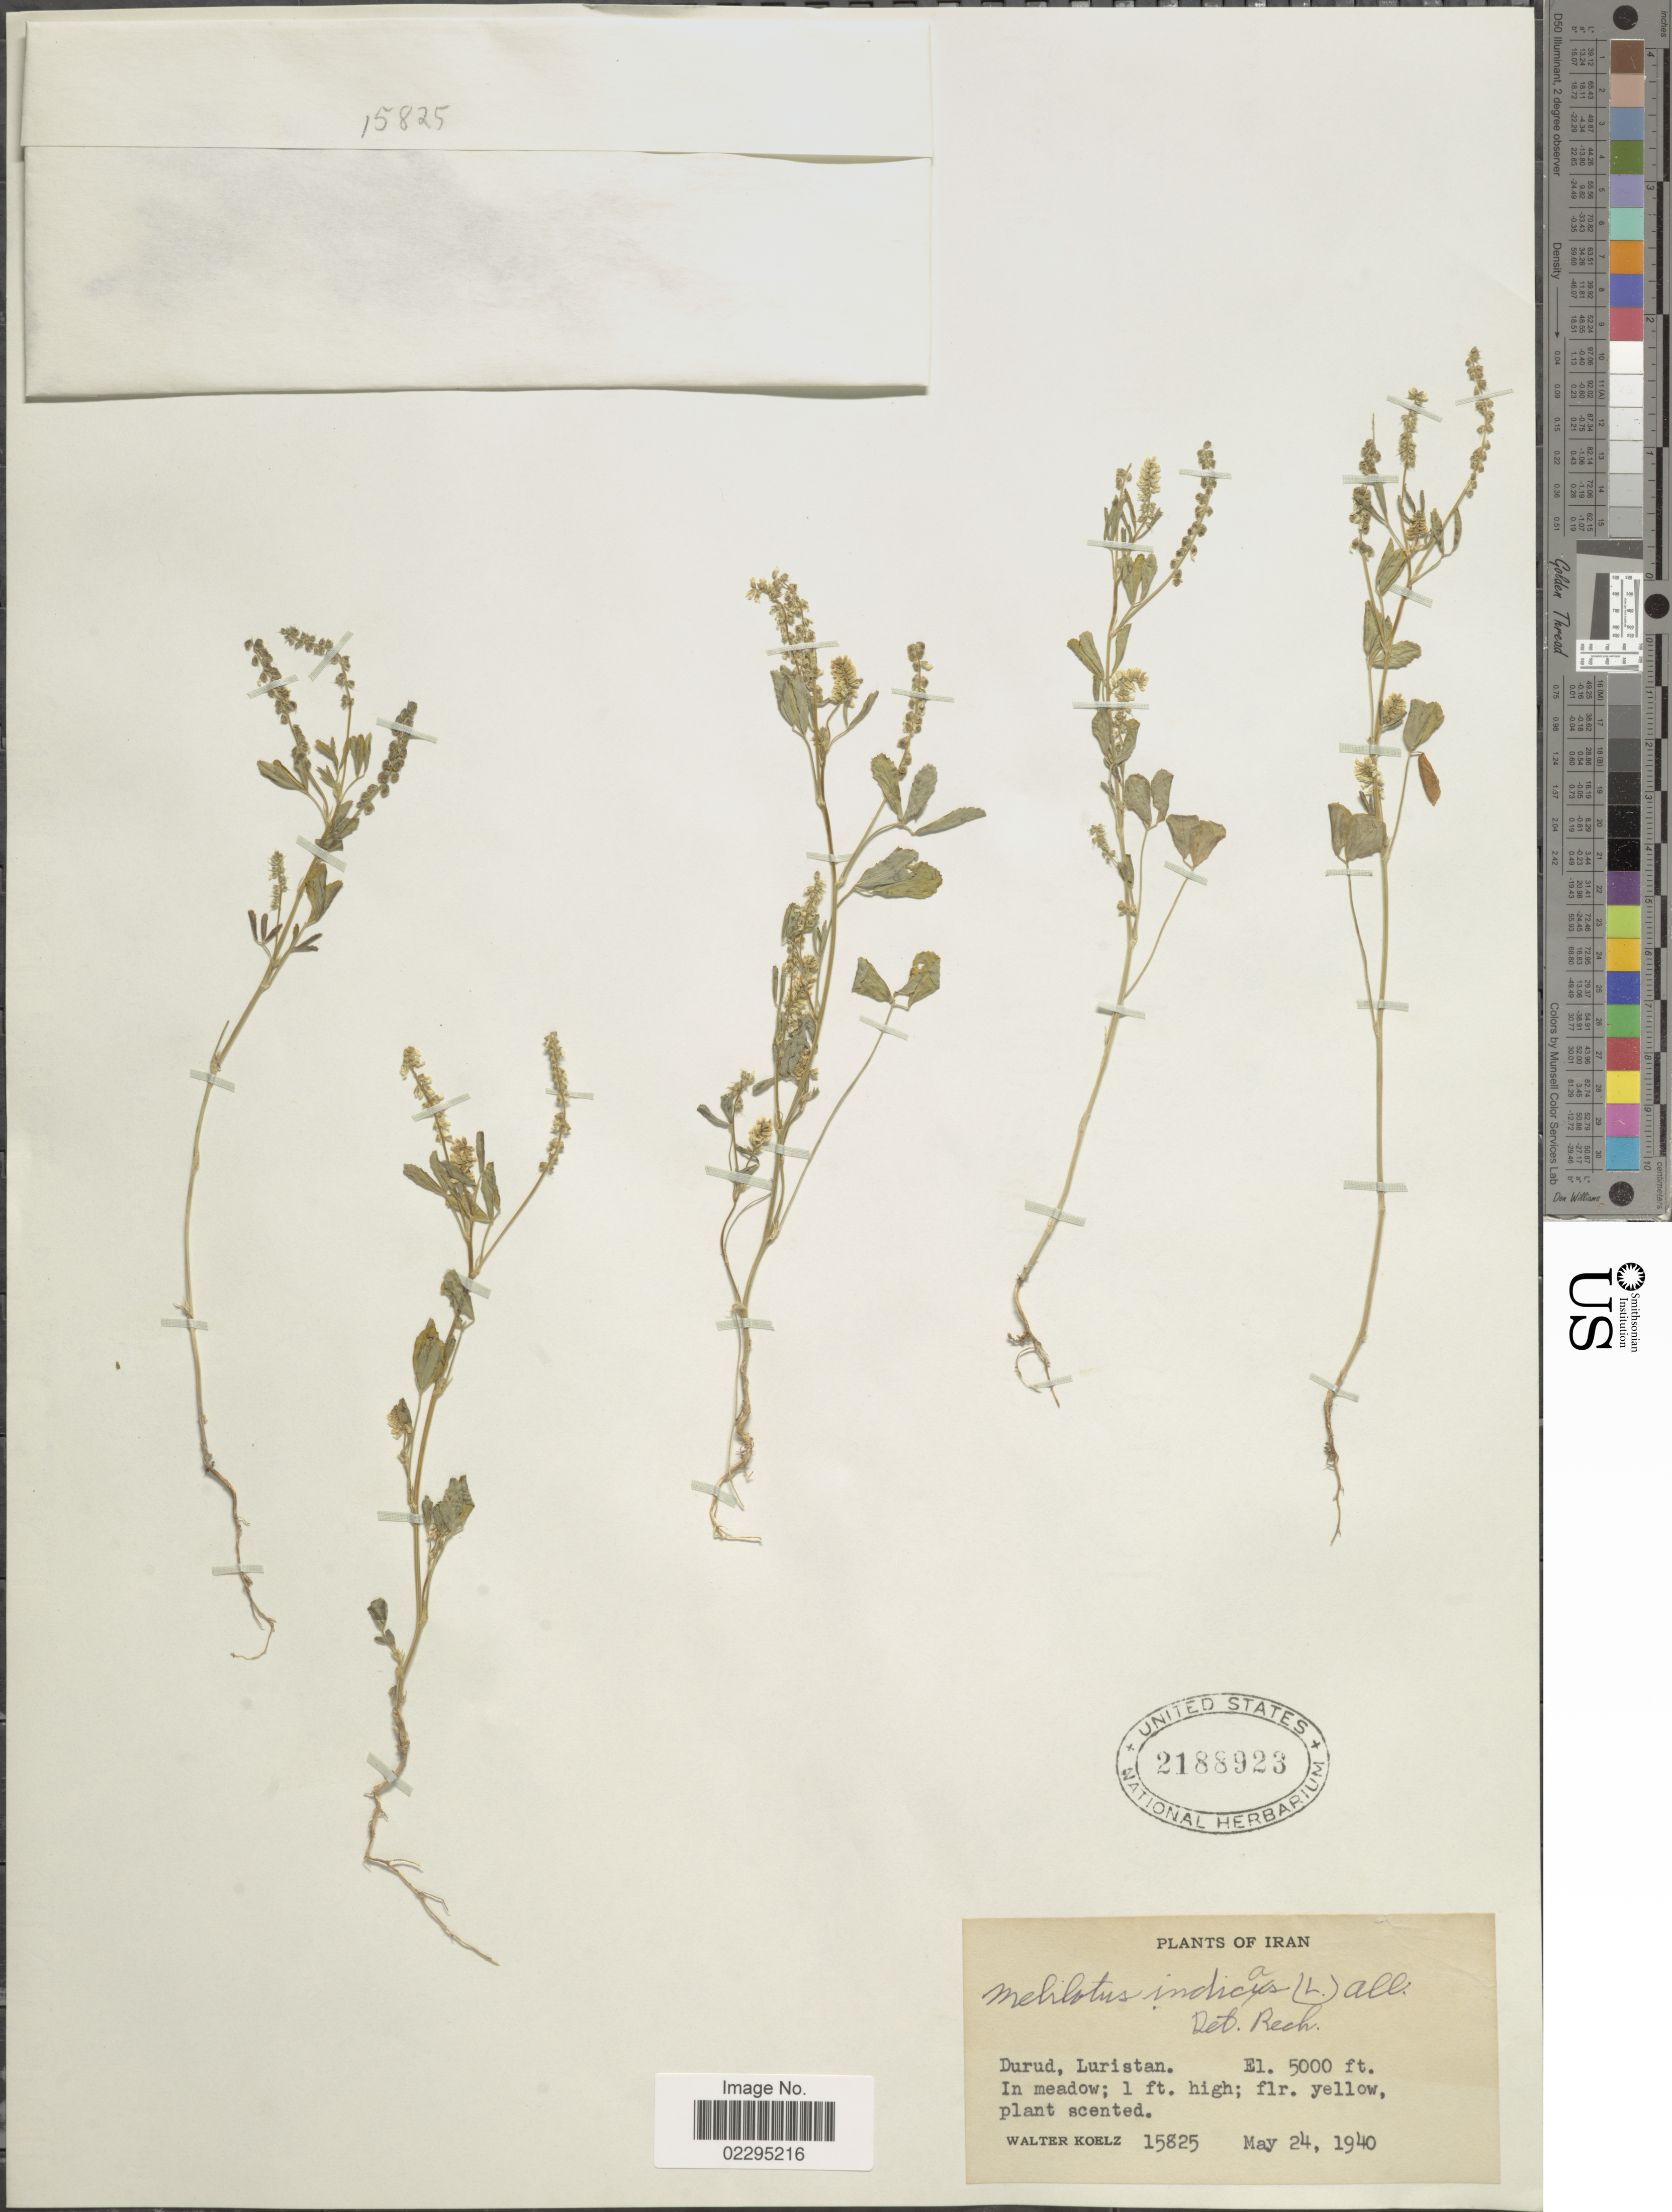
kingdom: Plantae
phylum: Tracheophyta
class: Magnoliopsida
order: Fabales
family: Fabaceae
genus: Melilotus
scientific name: Melilotus indicus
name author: (L.) All.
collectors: W. N. Koelz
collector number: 15825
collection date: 1940-05-24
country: Iran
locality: Iran, Duru, Luristan.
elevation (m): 1524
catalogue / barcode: US 2188923